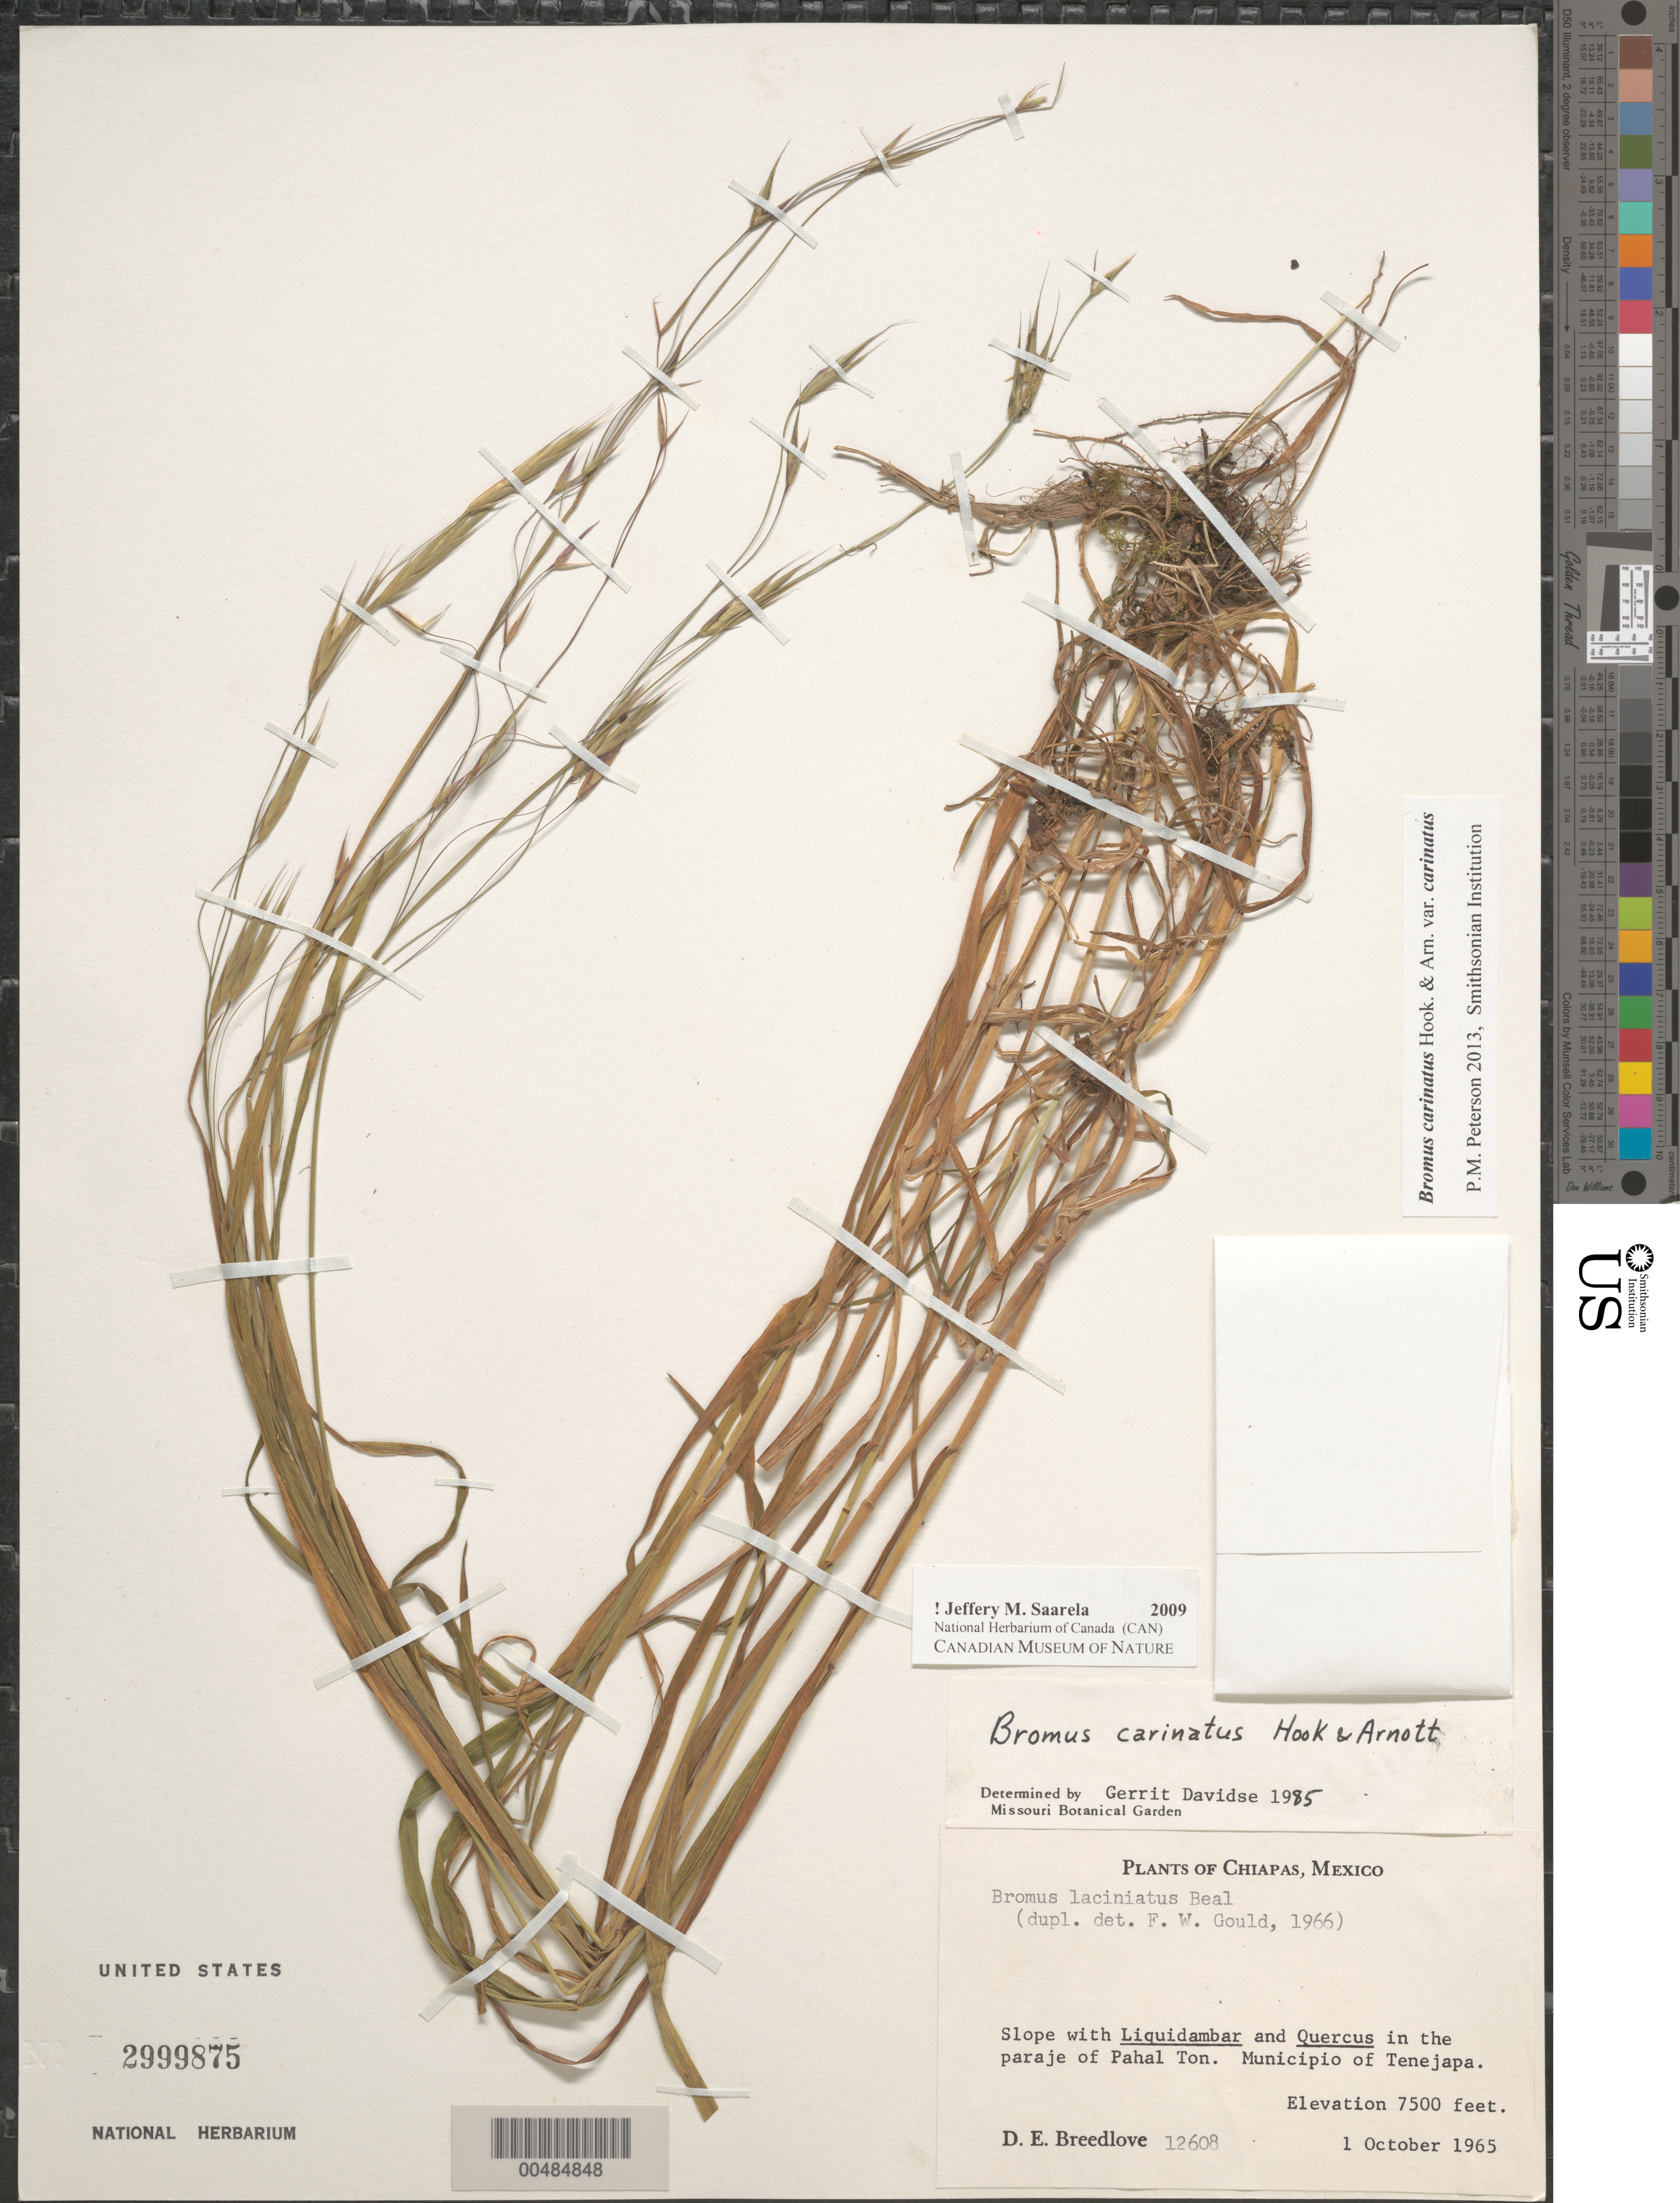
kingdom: Plantae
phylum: Tracheophyta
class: Liliopsida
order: Poales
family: Poaceae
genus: Bromus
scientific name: Bromus carinatus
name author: Hook. & Arn.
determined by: Davidse, Gerrit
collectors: D. E. Breedlove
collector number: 12608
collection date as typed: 1 Oct 1965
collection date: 1965-10-01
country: Mexico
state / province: Chiapas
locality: In the paraje of Pahal Ton, Municipio of Tenejapa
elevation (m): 2286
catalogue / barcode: US 2999875